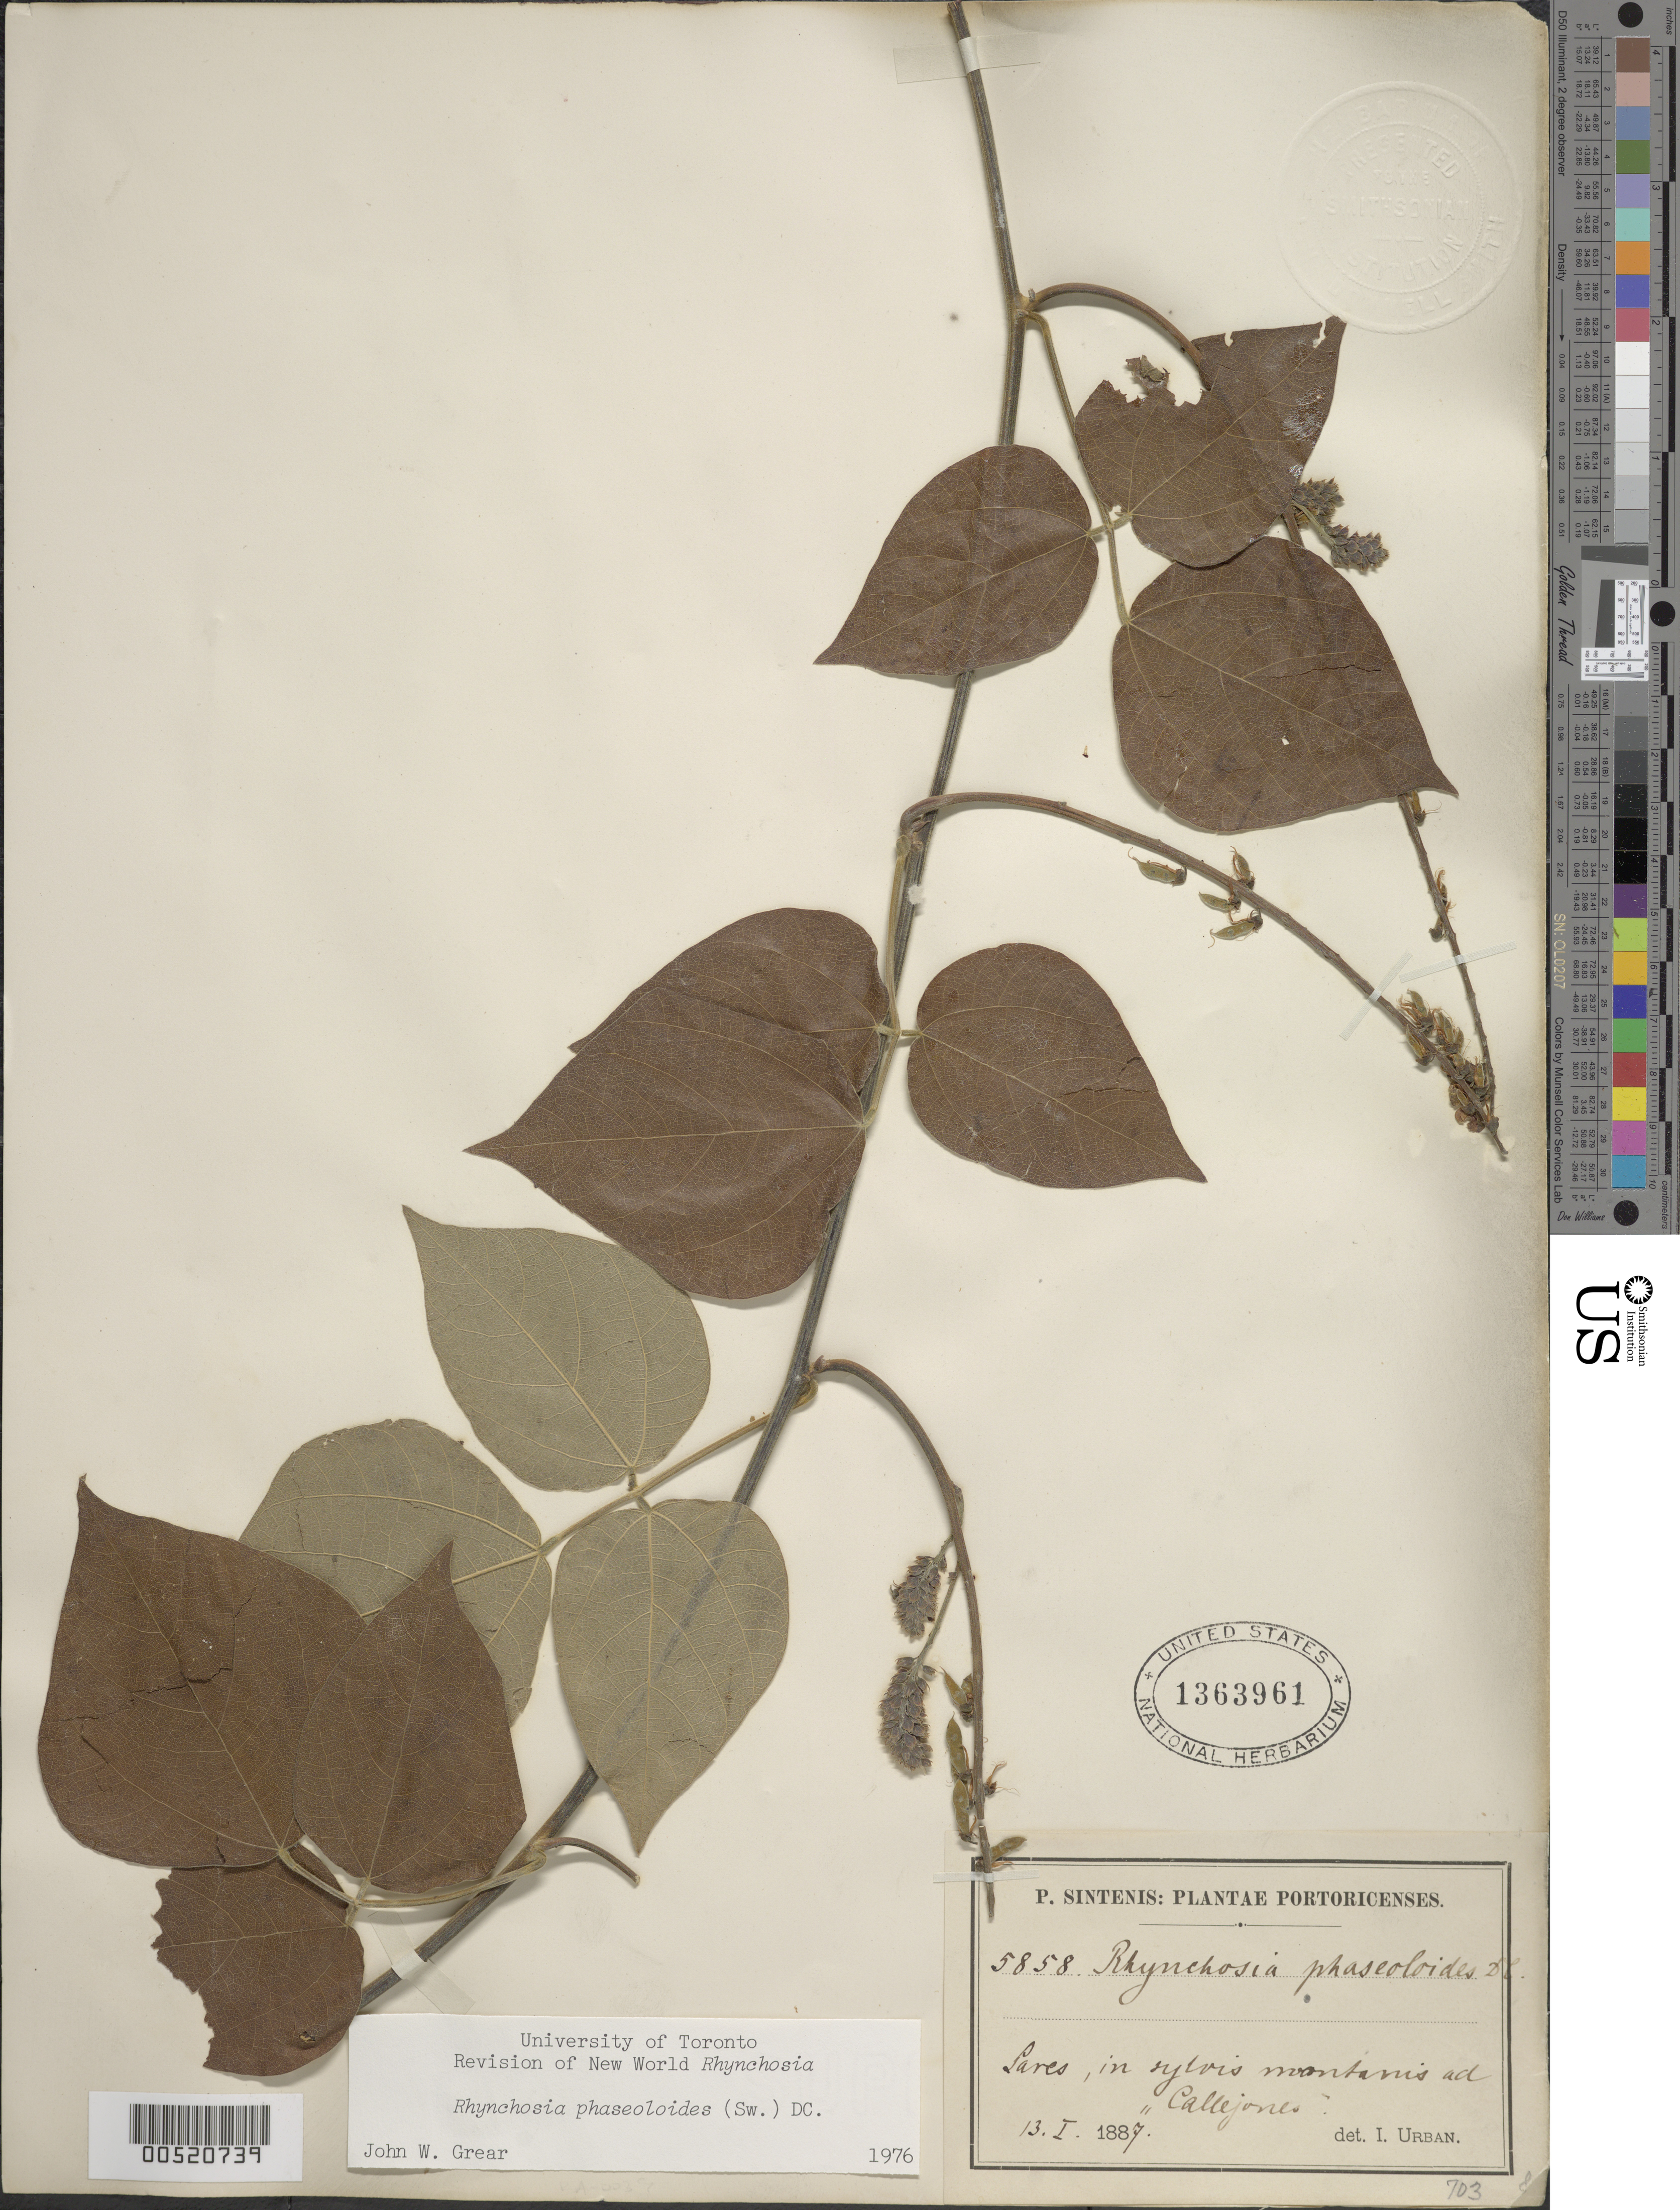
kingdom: Plantae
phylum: Tracheophyta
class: Magnoliopsida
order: Fabales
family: Fabaceae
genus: Rhynchosia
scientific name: Rhynchosia phaseoloides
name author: (Sw.) DC.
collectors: P. Sintenis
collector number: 5858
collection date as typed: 13 Jan 1887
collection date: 1887-01-13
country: Puerto Rico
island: Greater Antilles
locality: Lares. In sylvis montanis ad Callejones.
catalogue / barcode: US 1363961